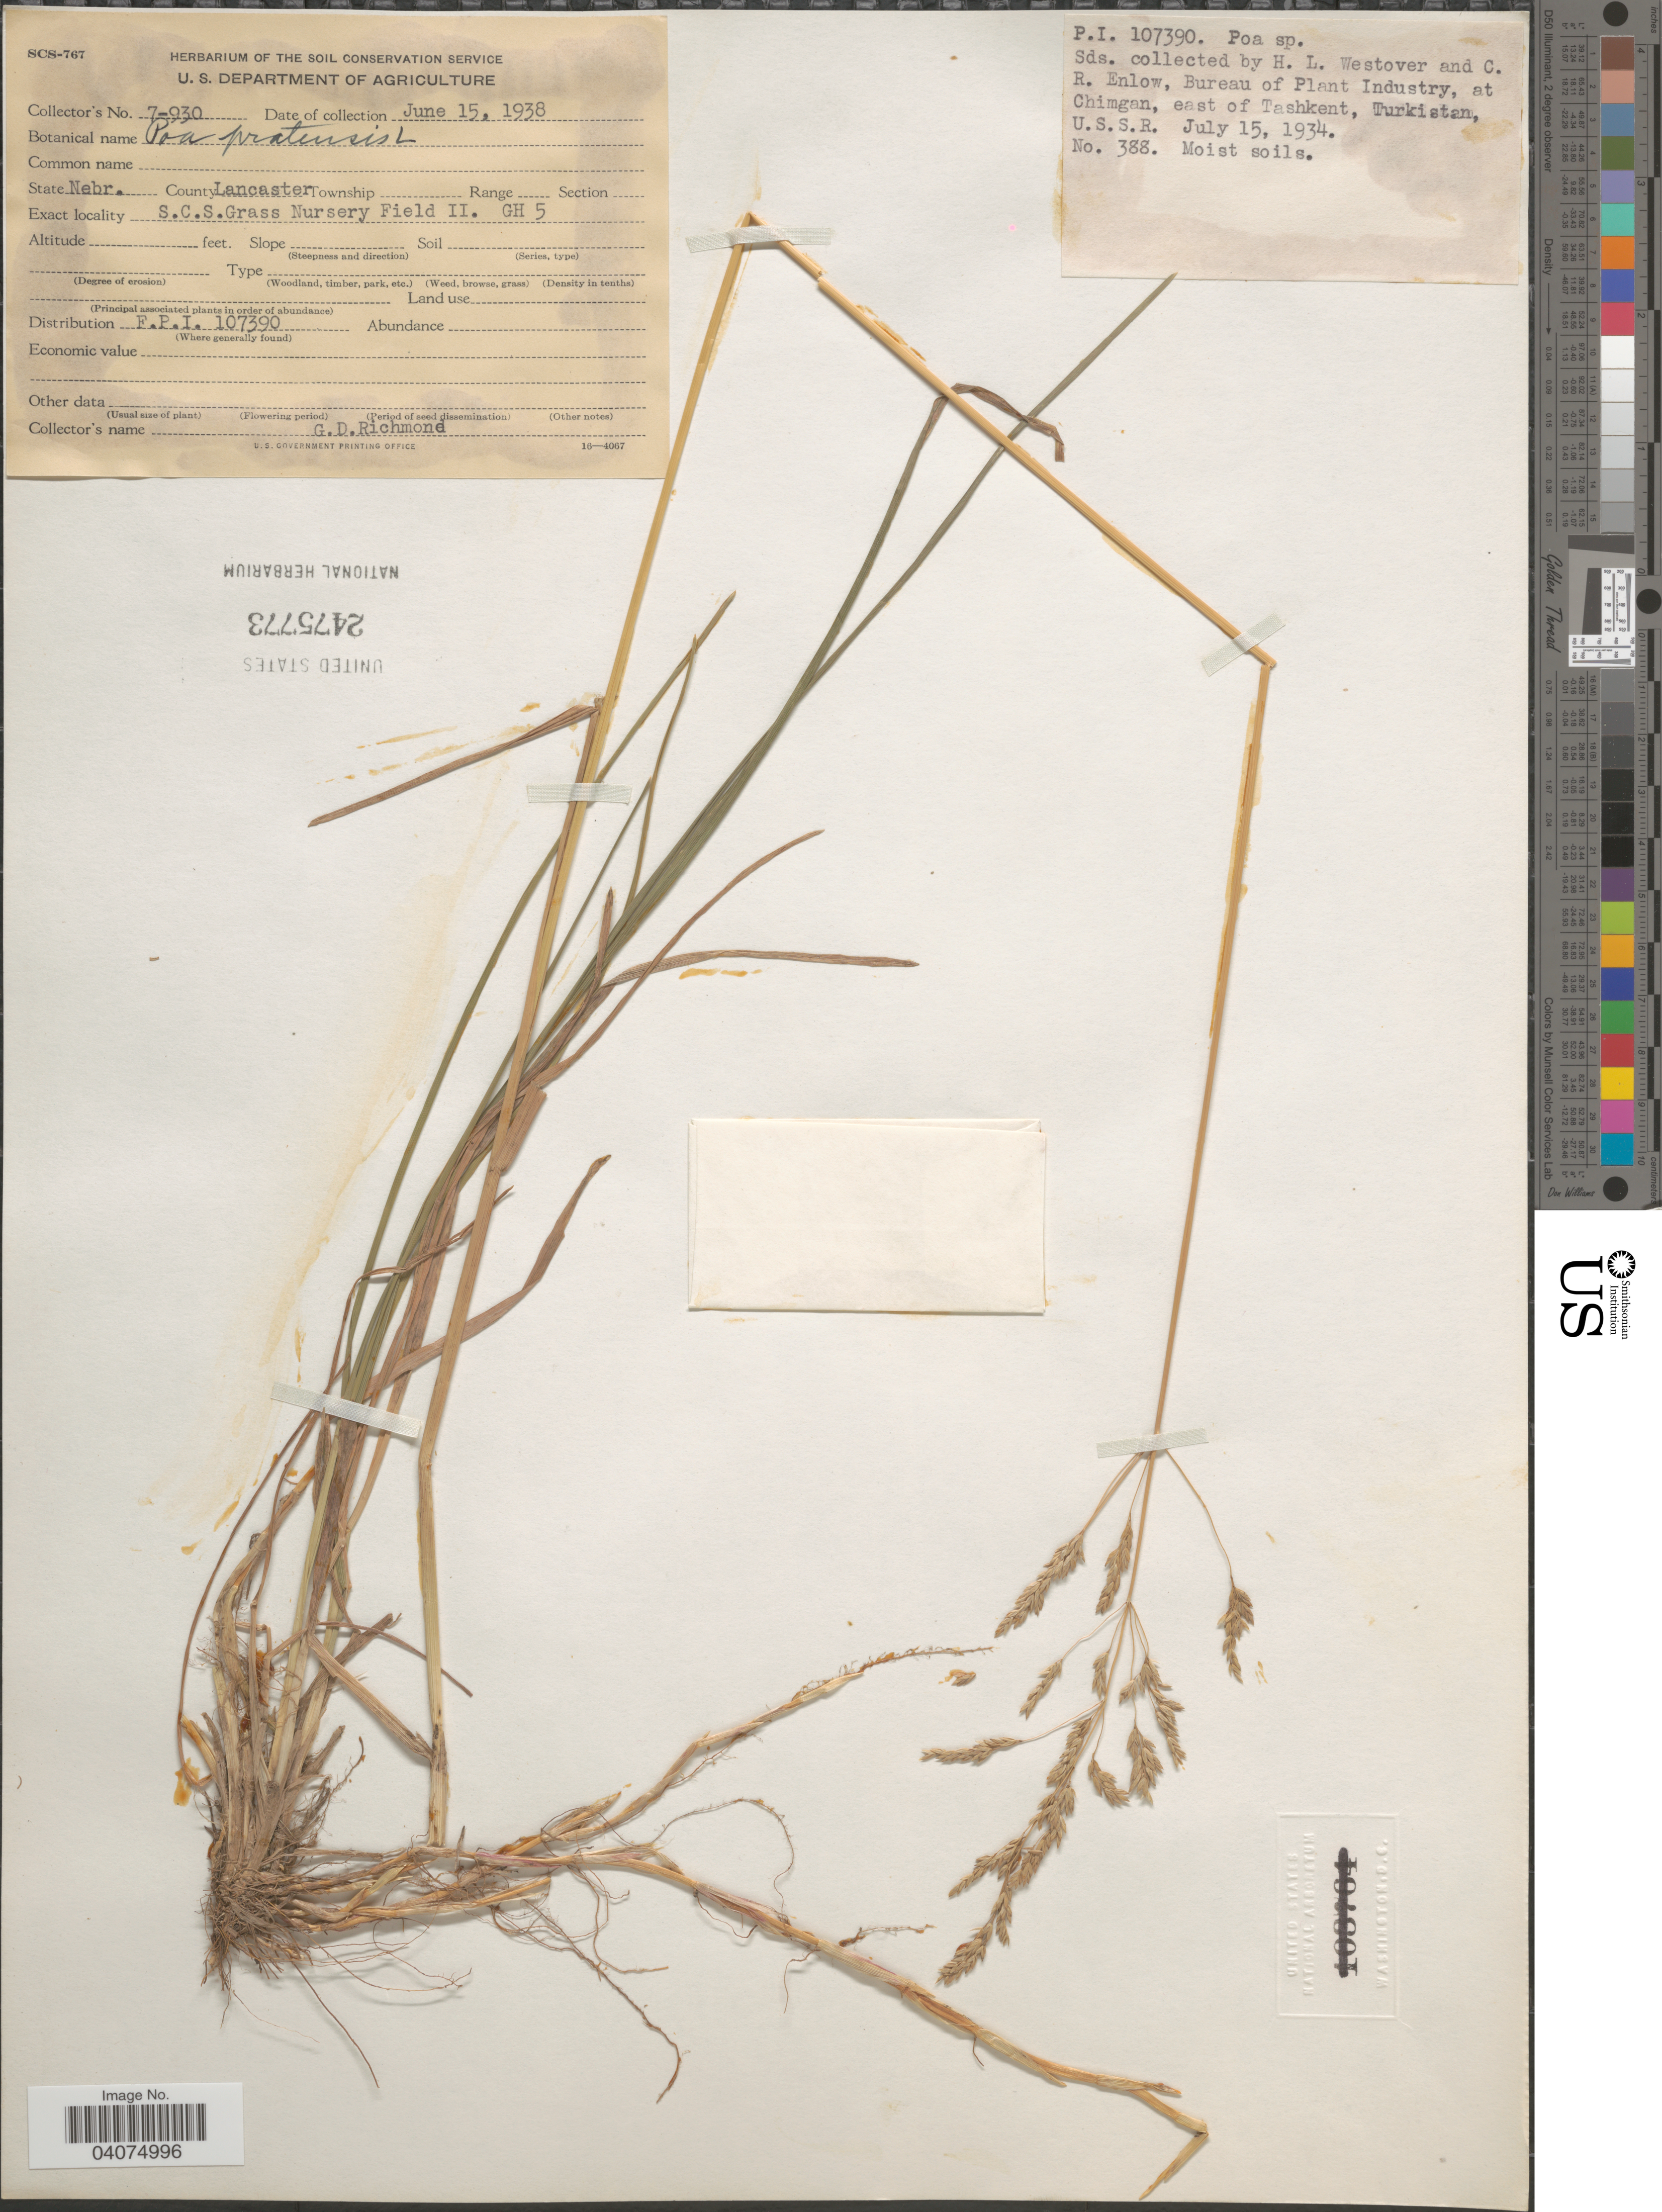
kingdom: Plantae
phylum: Tracheophyta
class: Liliopsida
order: Poales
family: Poaceae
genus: Poa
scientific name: Poa pratensis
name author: L.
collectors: G. Richmond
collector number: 7-930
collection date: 1938-06-15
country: United States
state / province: Nebraska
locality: County Lancaster. S.C.S. Grass Nursery Field II. GH 5.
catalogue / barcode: US 2475773